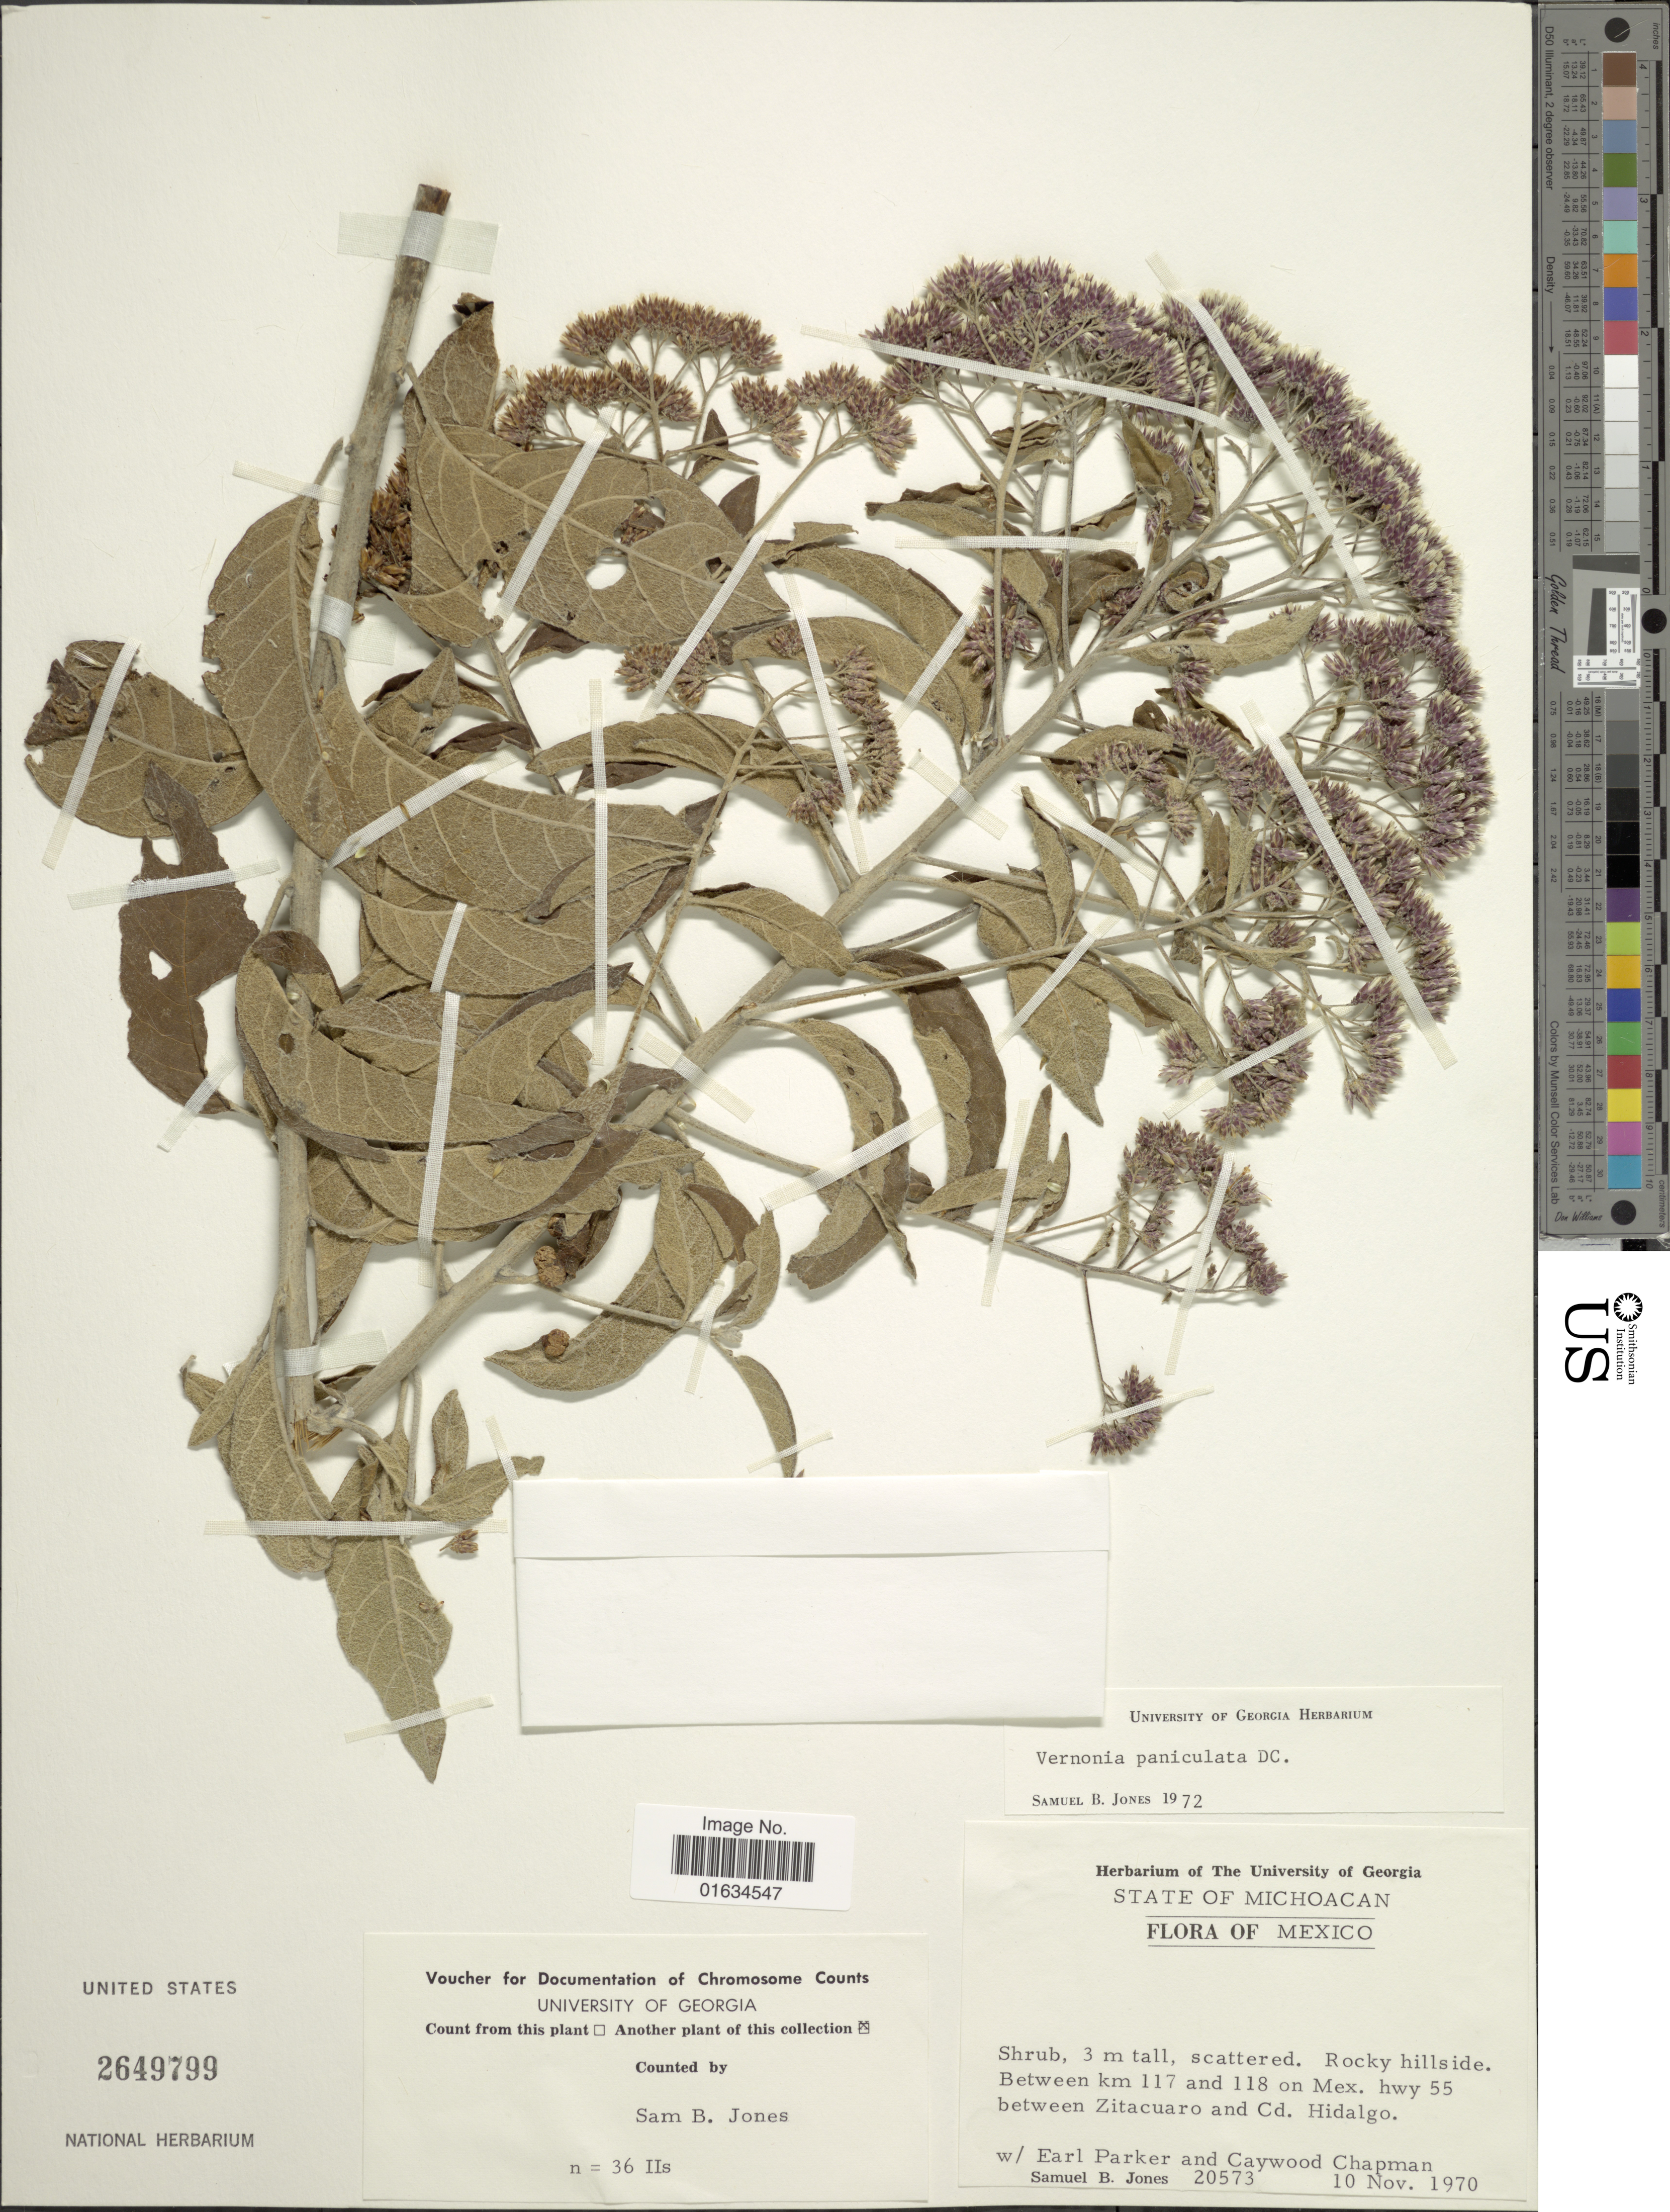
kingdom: Plantae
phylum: Tracheophyta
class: Magnoliopsida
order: Asterales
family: Asteraceae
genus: Vernonia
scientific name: Vernonia paniculata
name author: DC.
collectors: S. B. Jones, E. Parker & C. Chapman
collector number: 20573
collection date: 1970-11-10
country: Mexico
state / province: México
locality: Between km 117 and 118 on Mex. hwy 55, between Zitacuaro and Cd. Hidalgo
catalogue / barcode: US 2649799